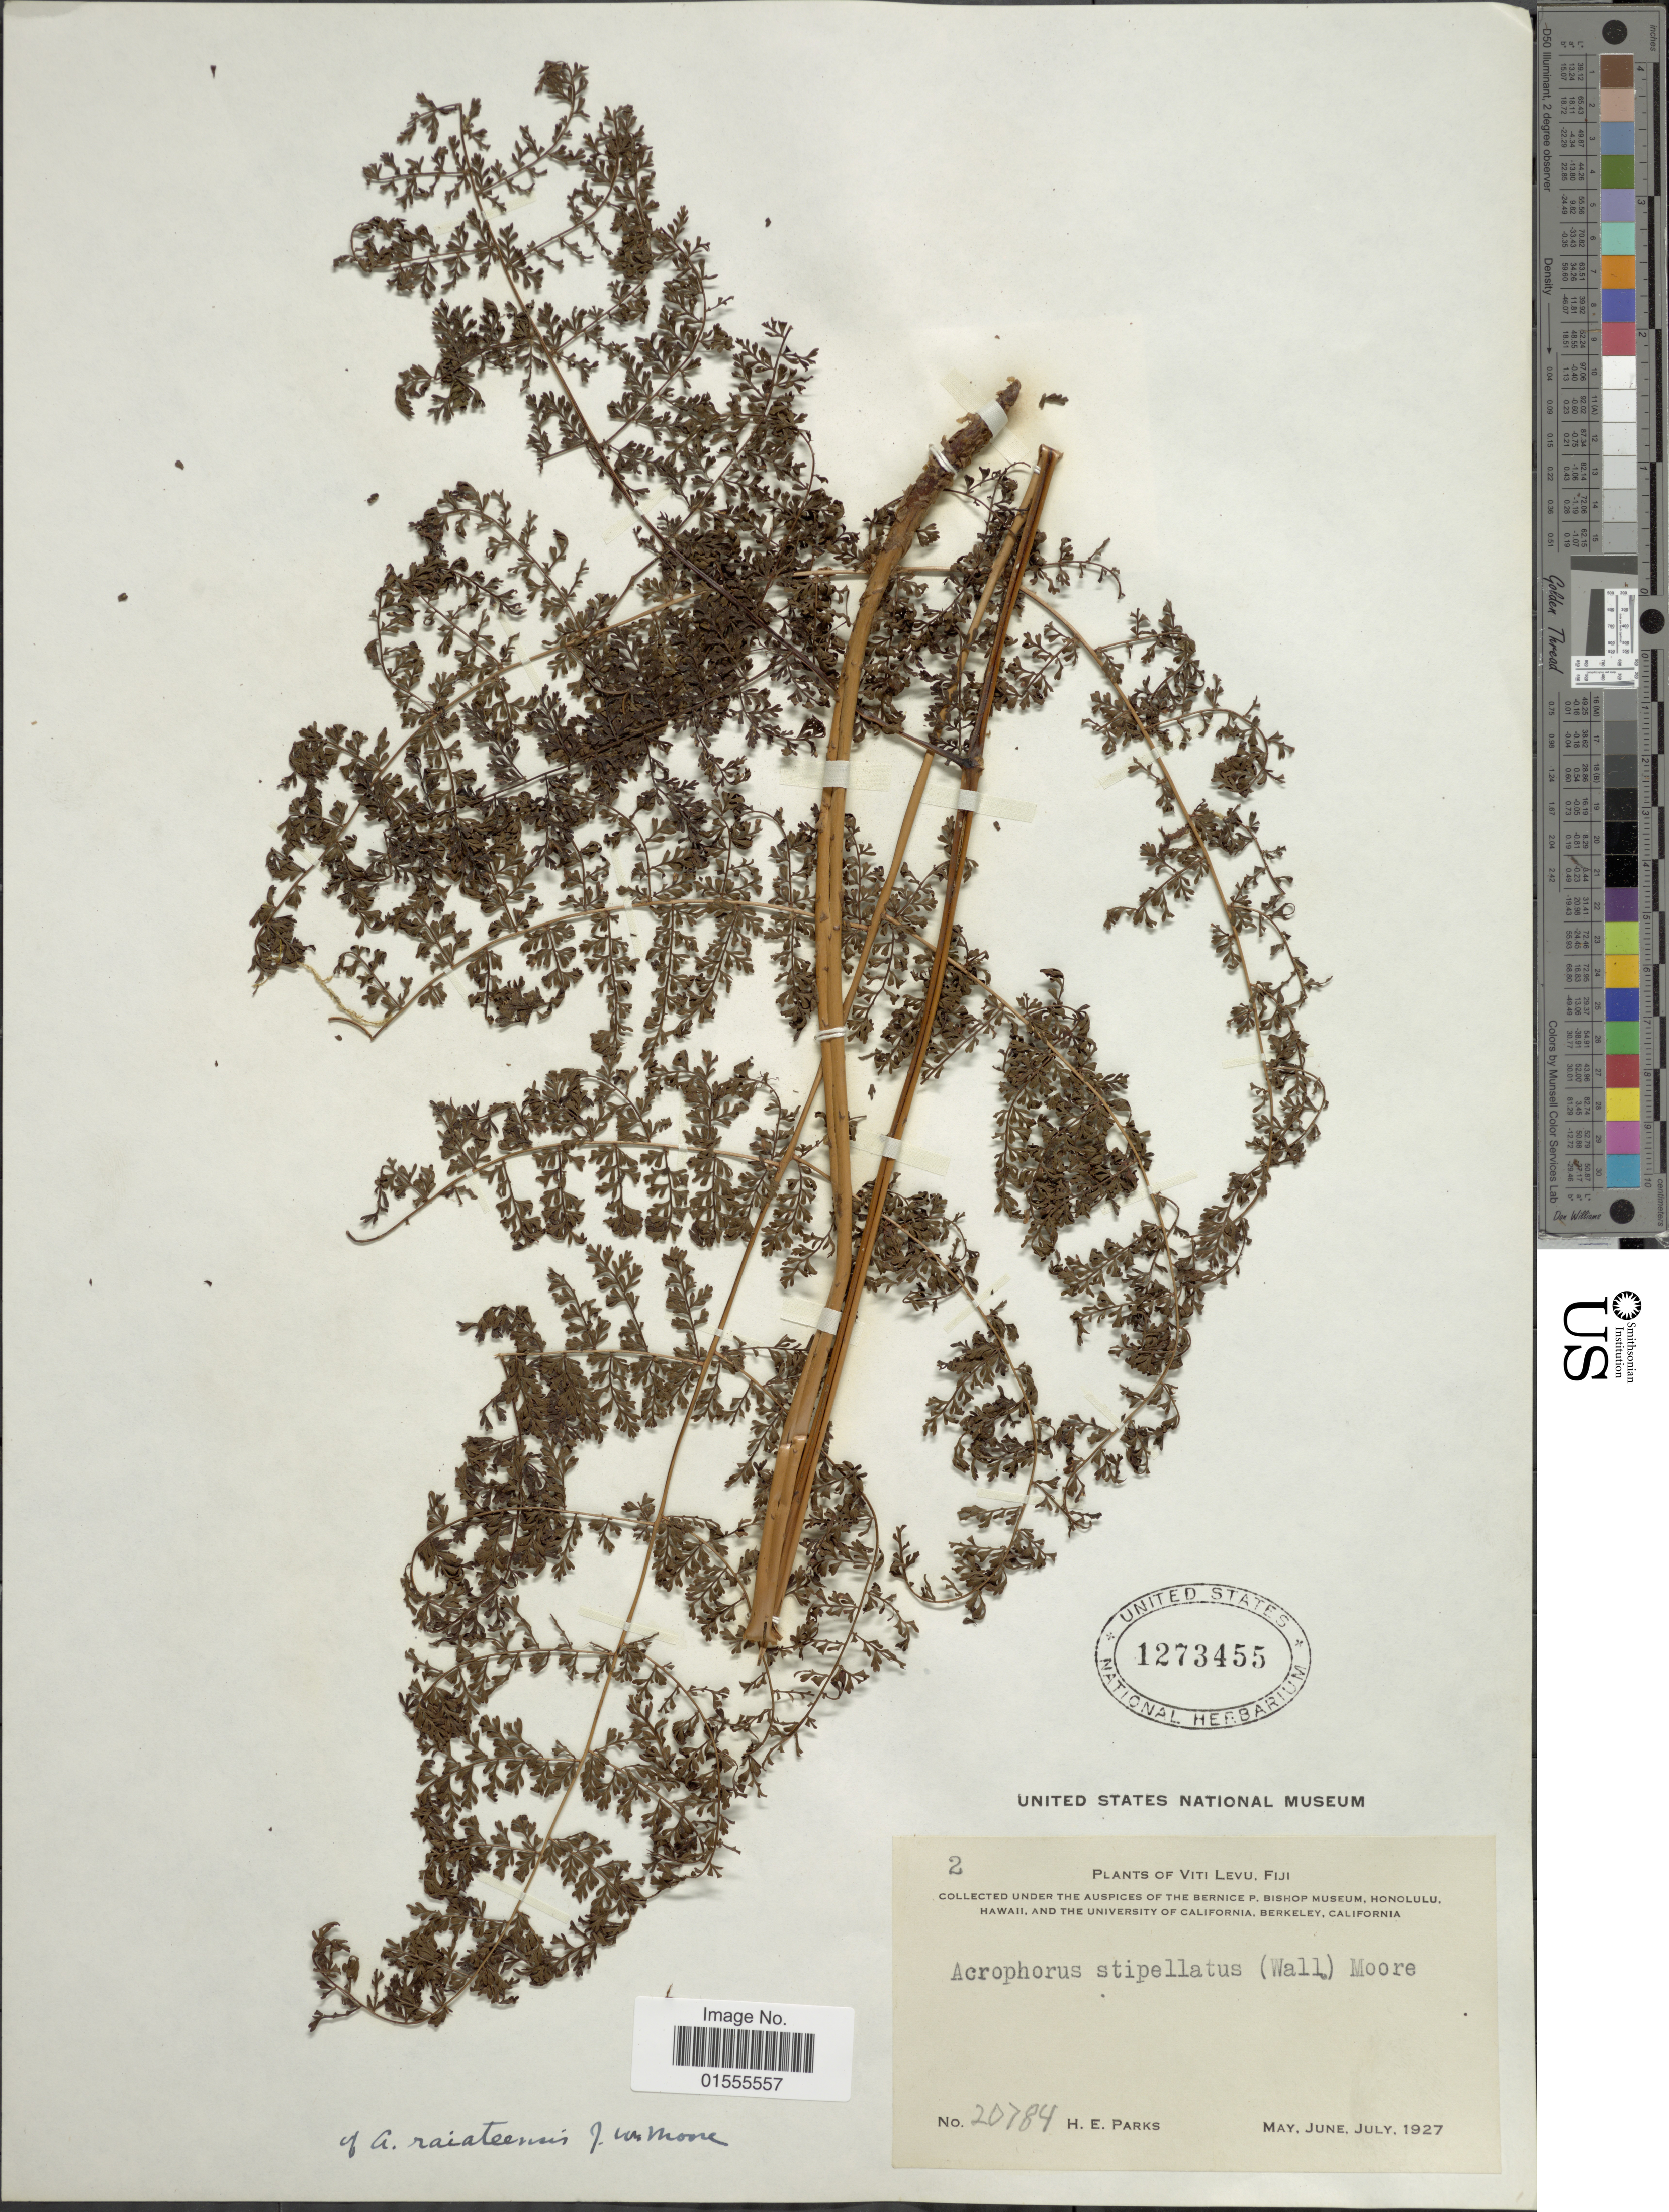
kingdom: Plantae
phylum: Tracheophyta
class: Polypodiopsida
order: Polypodiales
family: Dryopteridaceae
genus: Dryopteris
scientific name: Dryopteris raiateensis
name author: (J.W. Moore) Li Bing Zhang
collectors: H. E. Parks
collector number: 20784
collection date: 1927-05/1927-07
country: Fiji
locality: Viti levu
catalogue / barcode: US 1273455